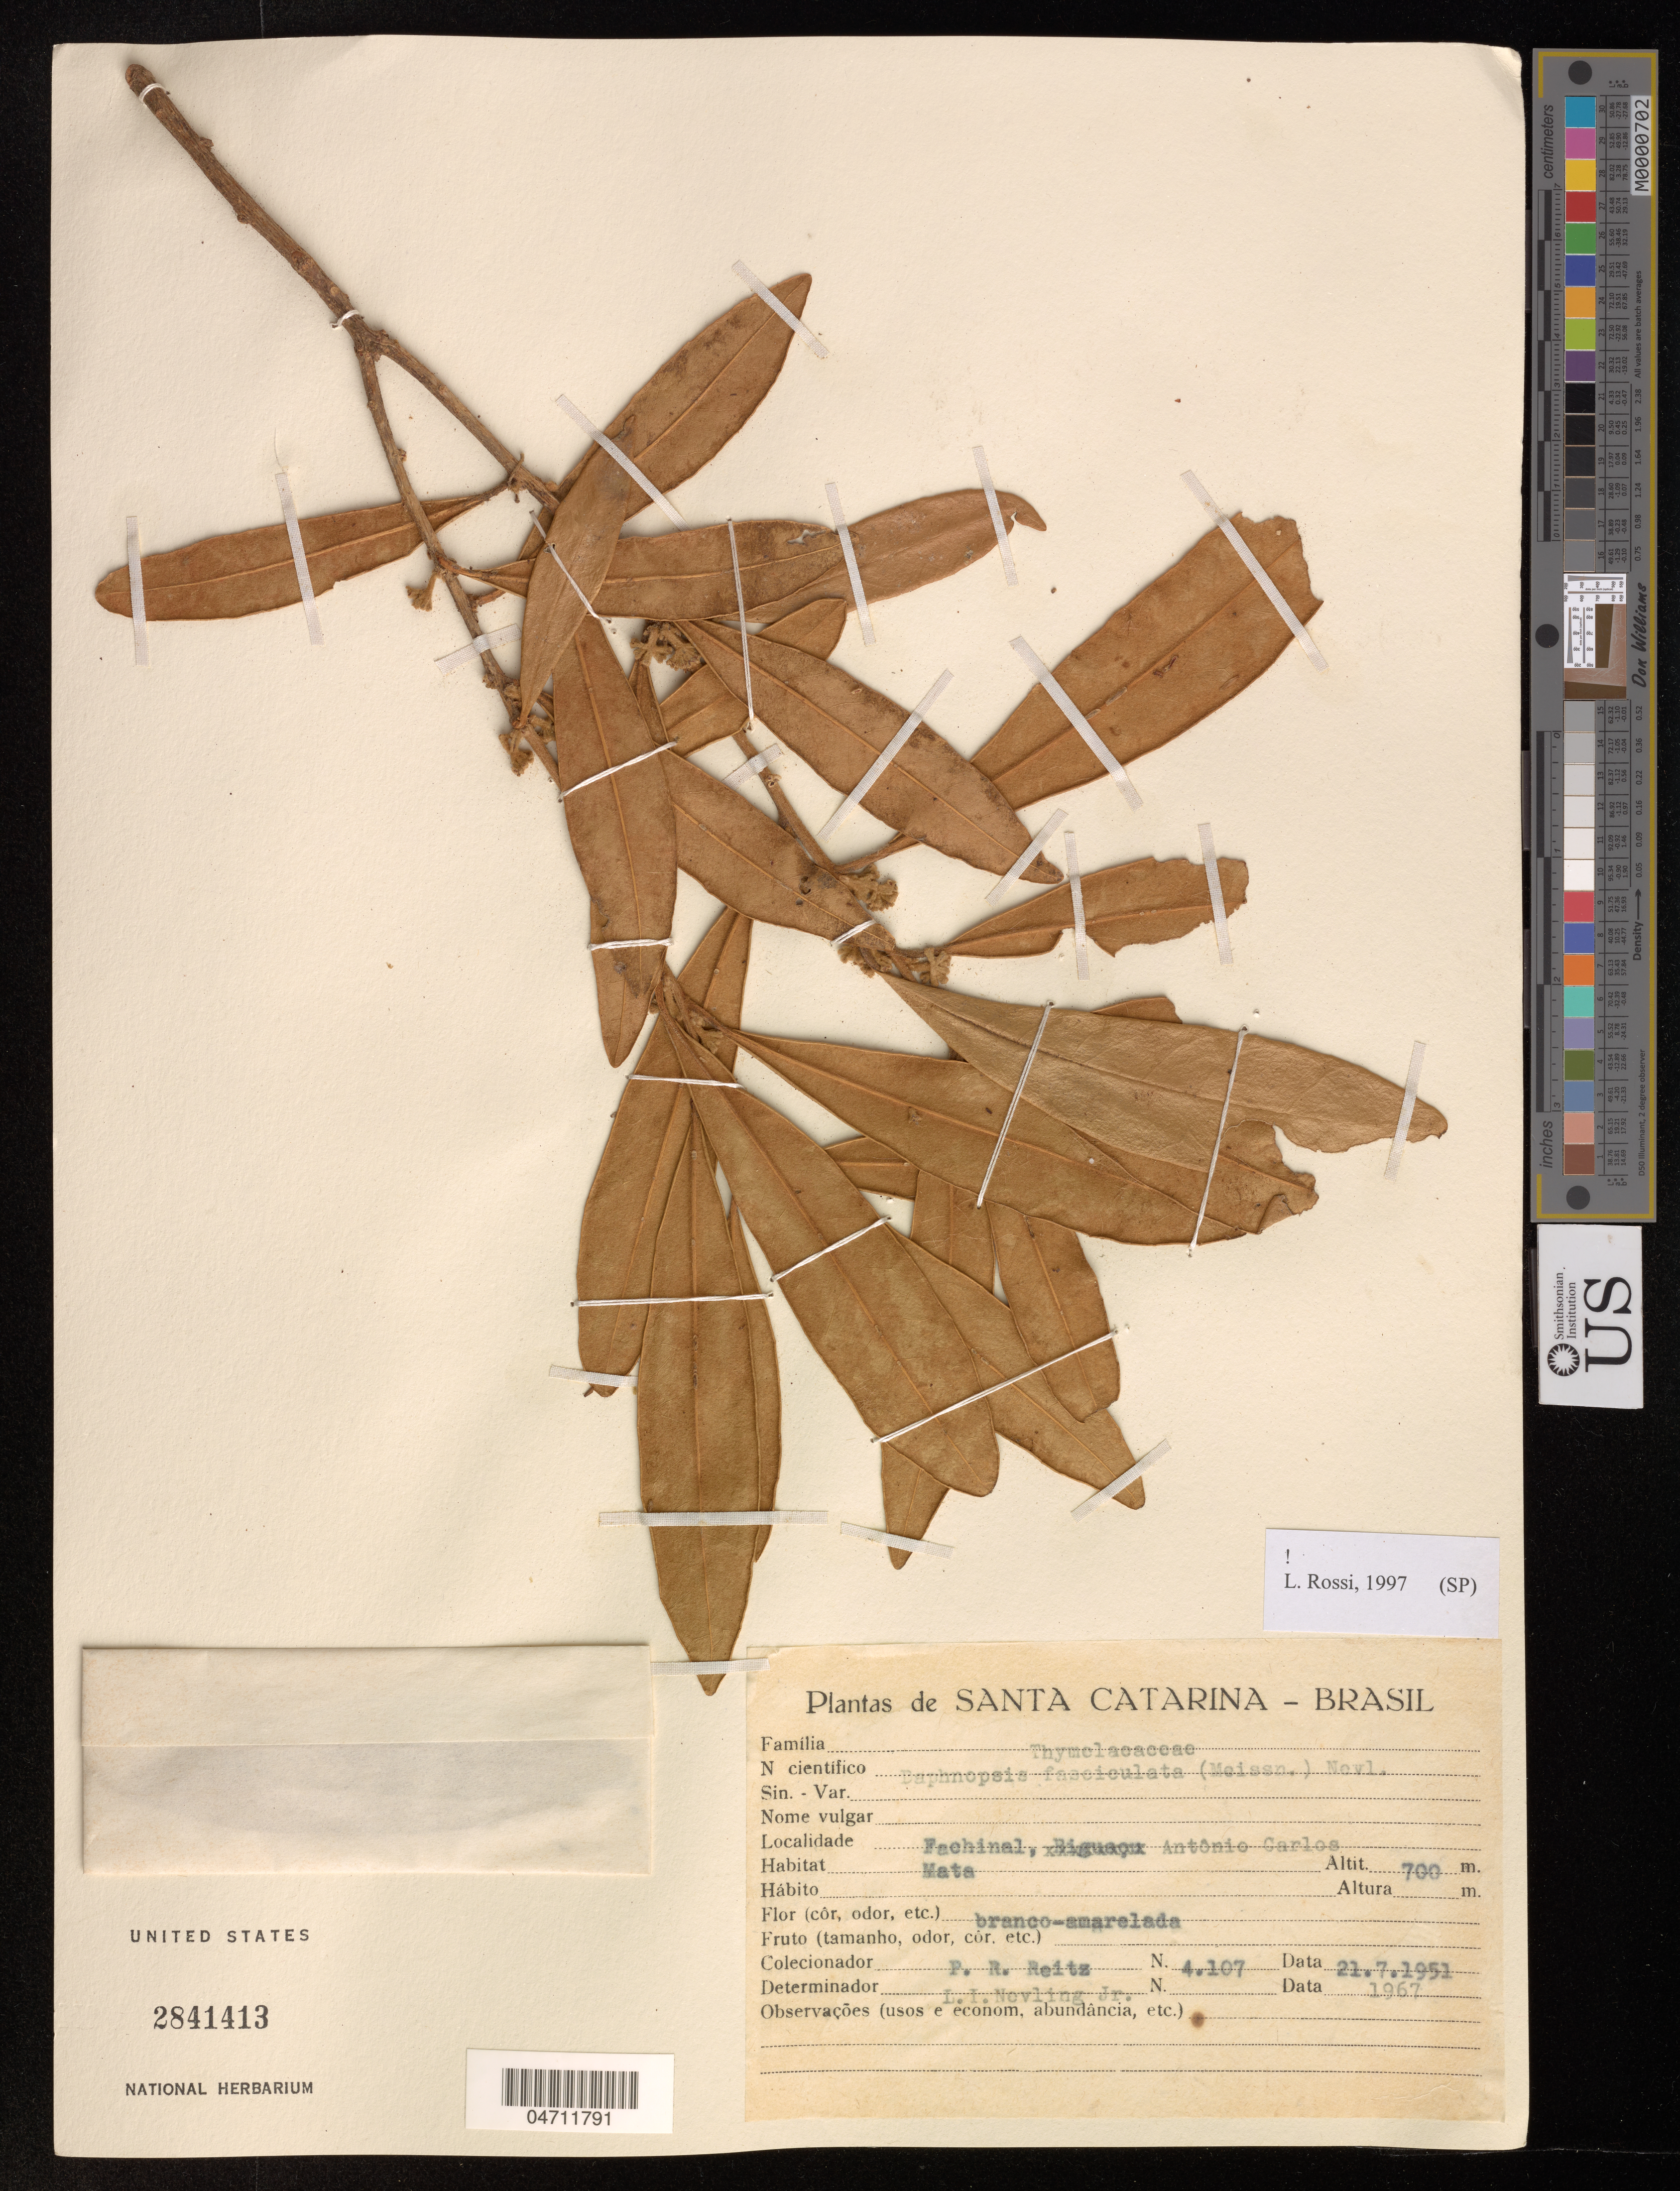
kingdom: Plantae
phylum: Tracheophyta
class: Magnoliopsida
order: Malvales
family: Thymelaeaceae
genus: Daphnopsis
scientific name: Daphnopsis fasciculata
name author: (R. Meissn.) Nevl.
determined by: Rossi, L.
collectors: R. Reitz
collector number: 4107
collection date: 1951-07-21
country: Brazil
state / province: Santa Catarina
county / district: Biguaçu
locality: Fachinal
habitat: Mata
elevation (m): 700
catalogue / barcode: US 2841413